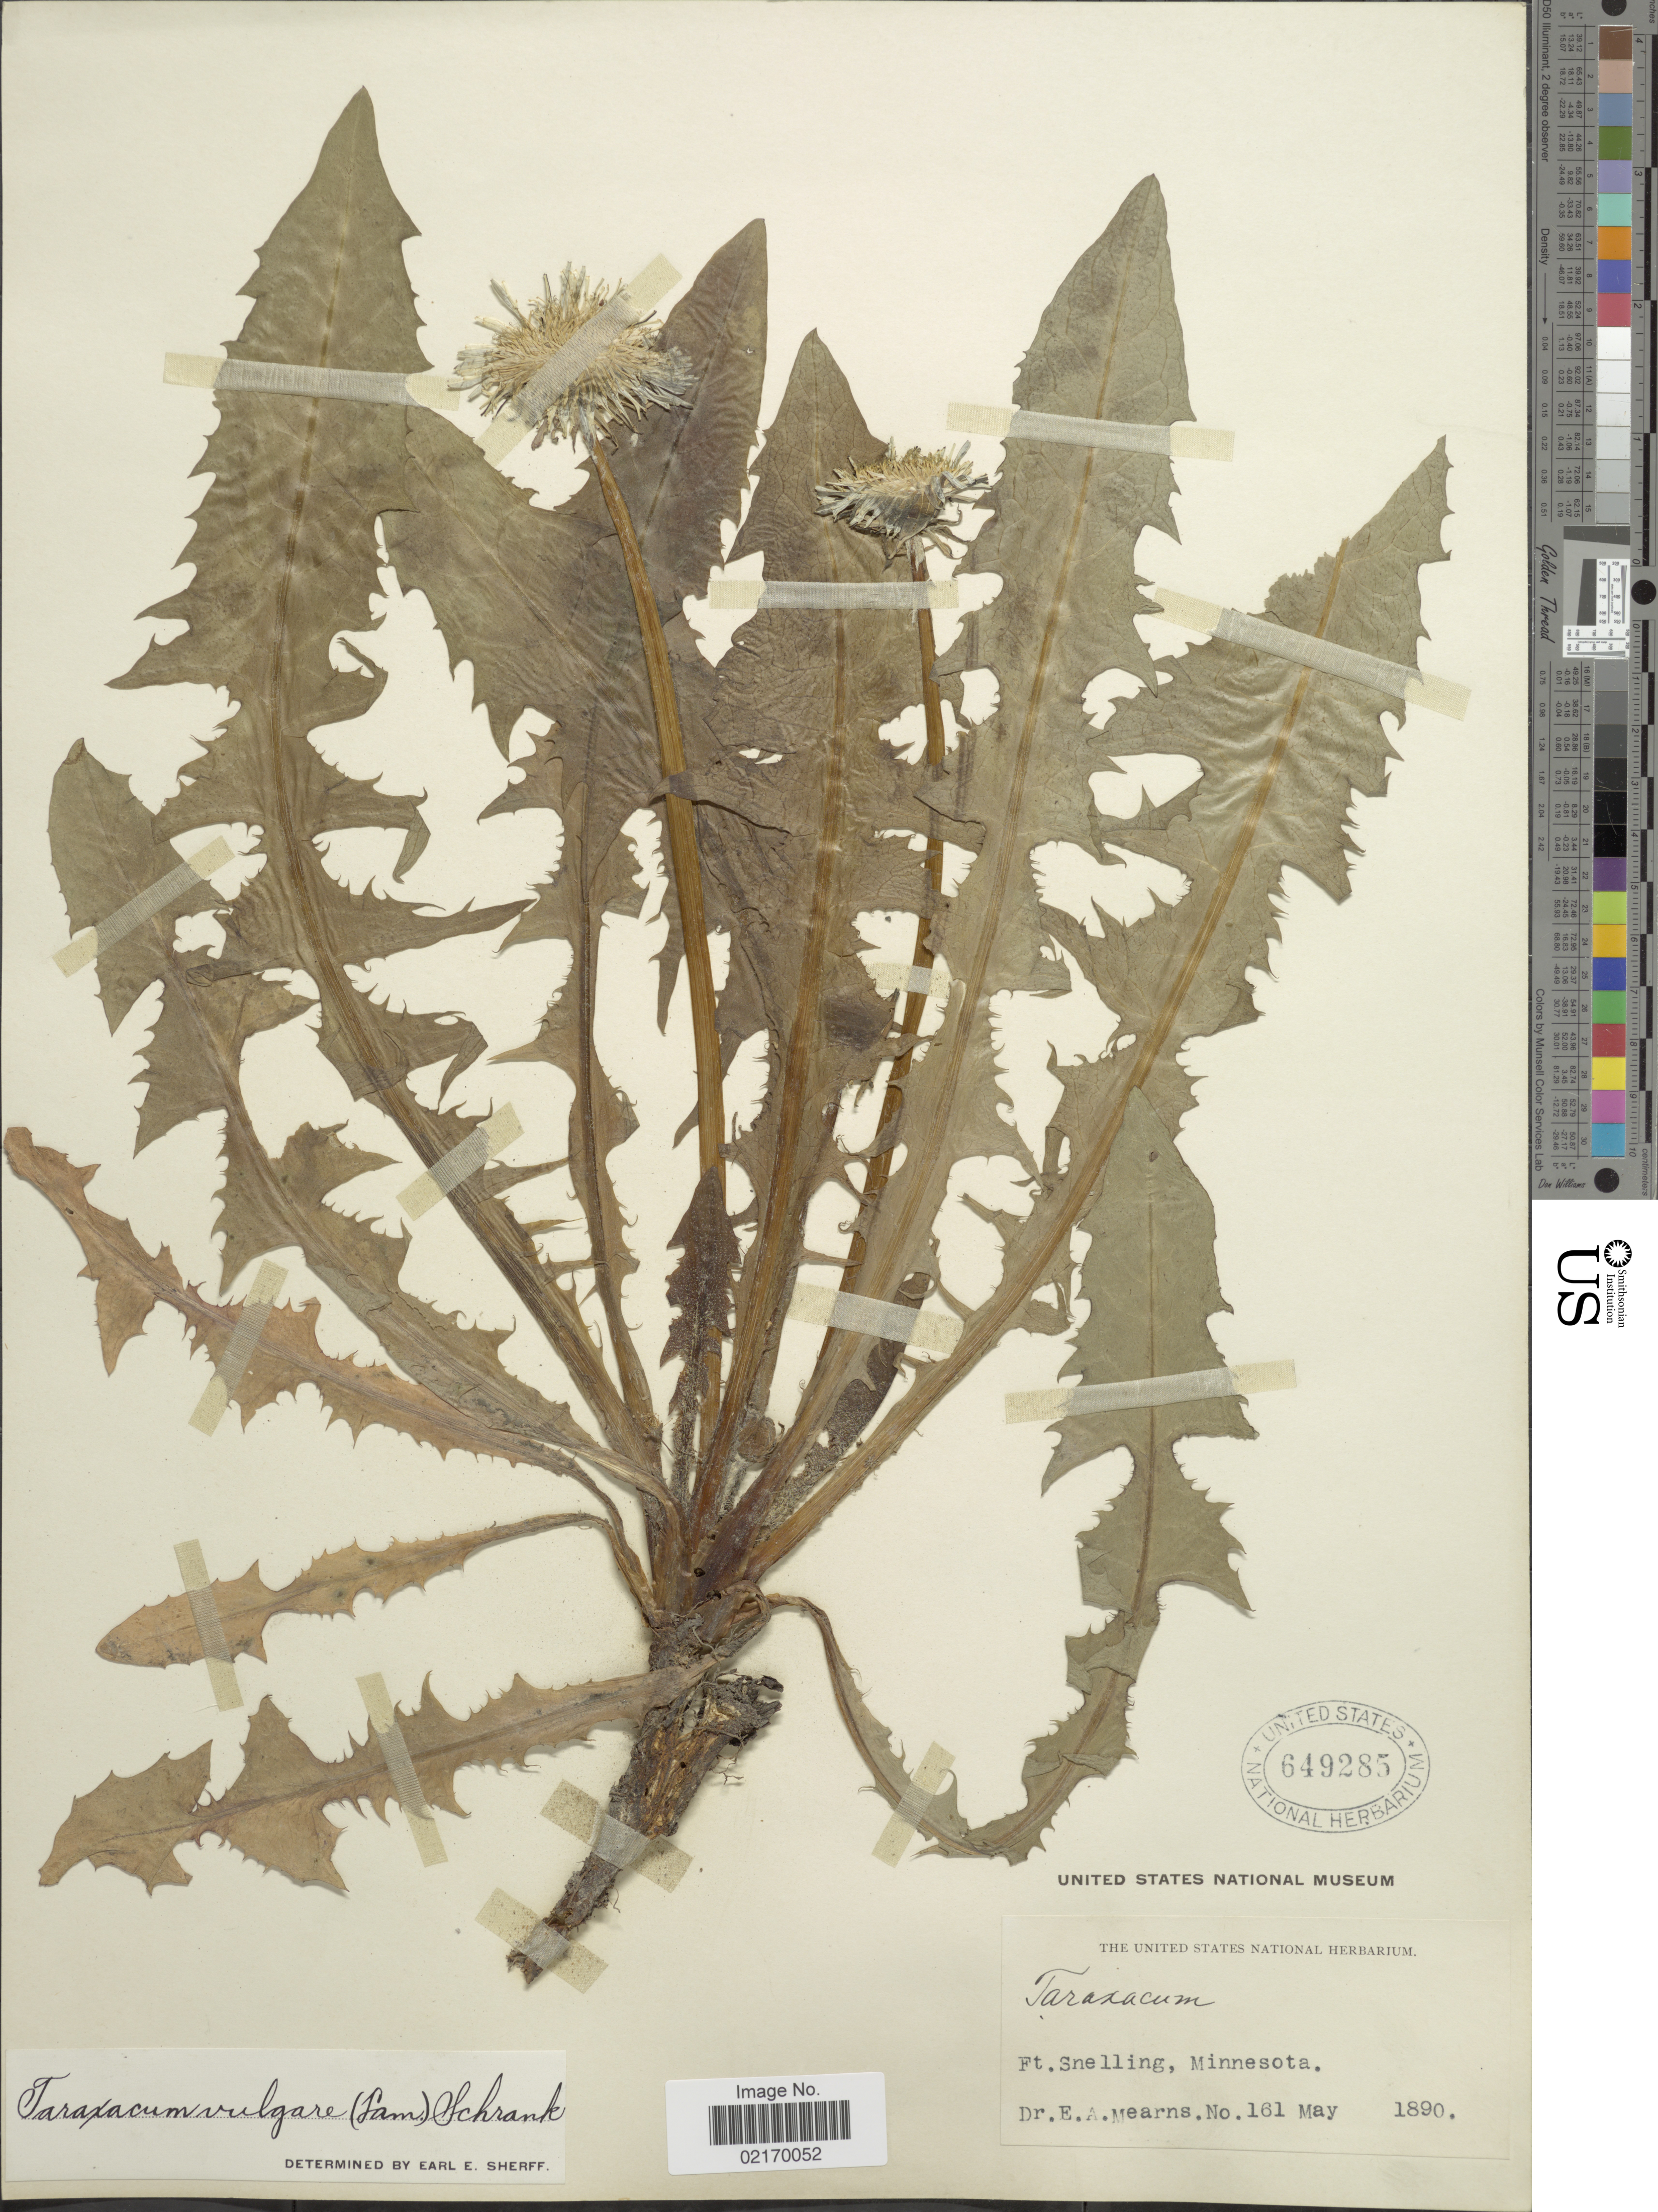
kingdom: Plantae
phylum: Tracheophyta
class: Magnoliopsida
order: Asterales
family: Asteraceae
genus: Taraxacum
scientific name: Taraxacum officinale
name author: G.H. Weber ex F.H. Wigg.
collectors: E. A. Mearns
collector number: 161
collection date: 1890-05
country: United States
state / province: Minnesota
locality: Ft. Snelling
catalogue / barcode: US 649285